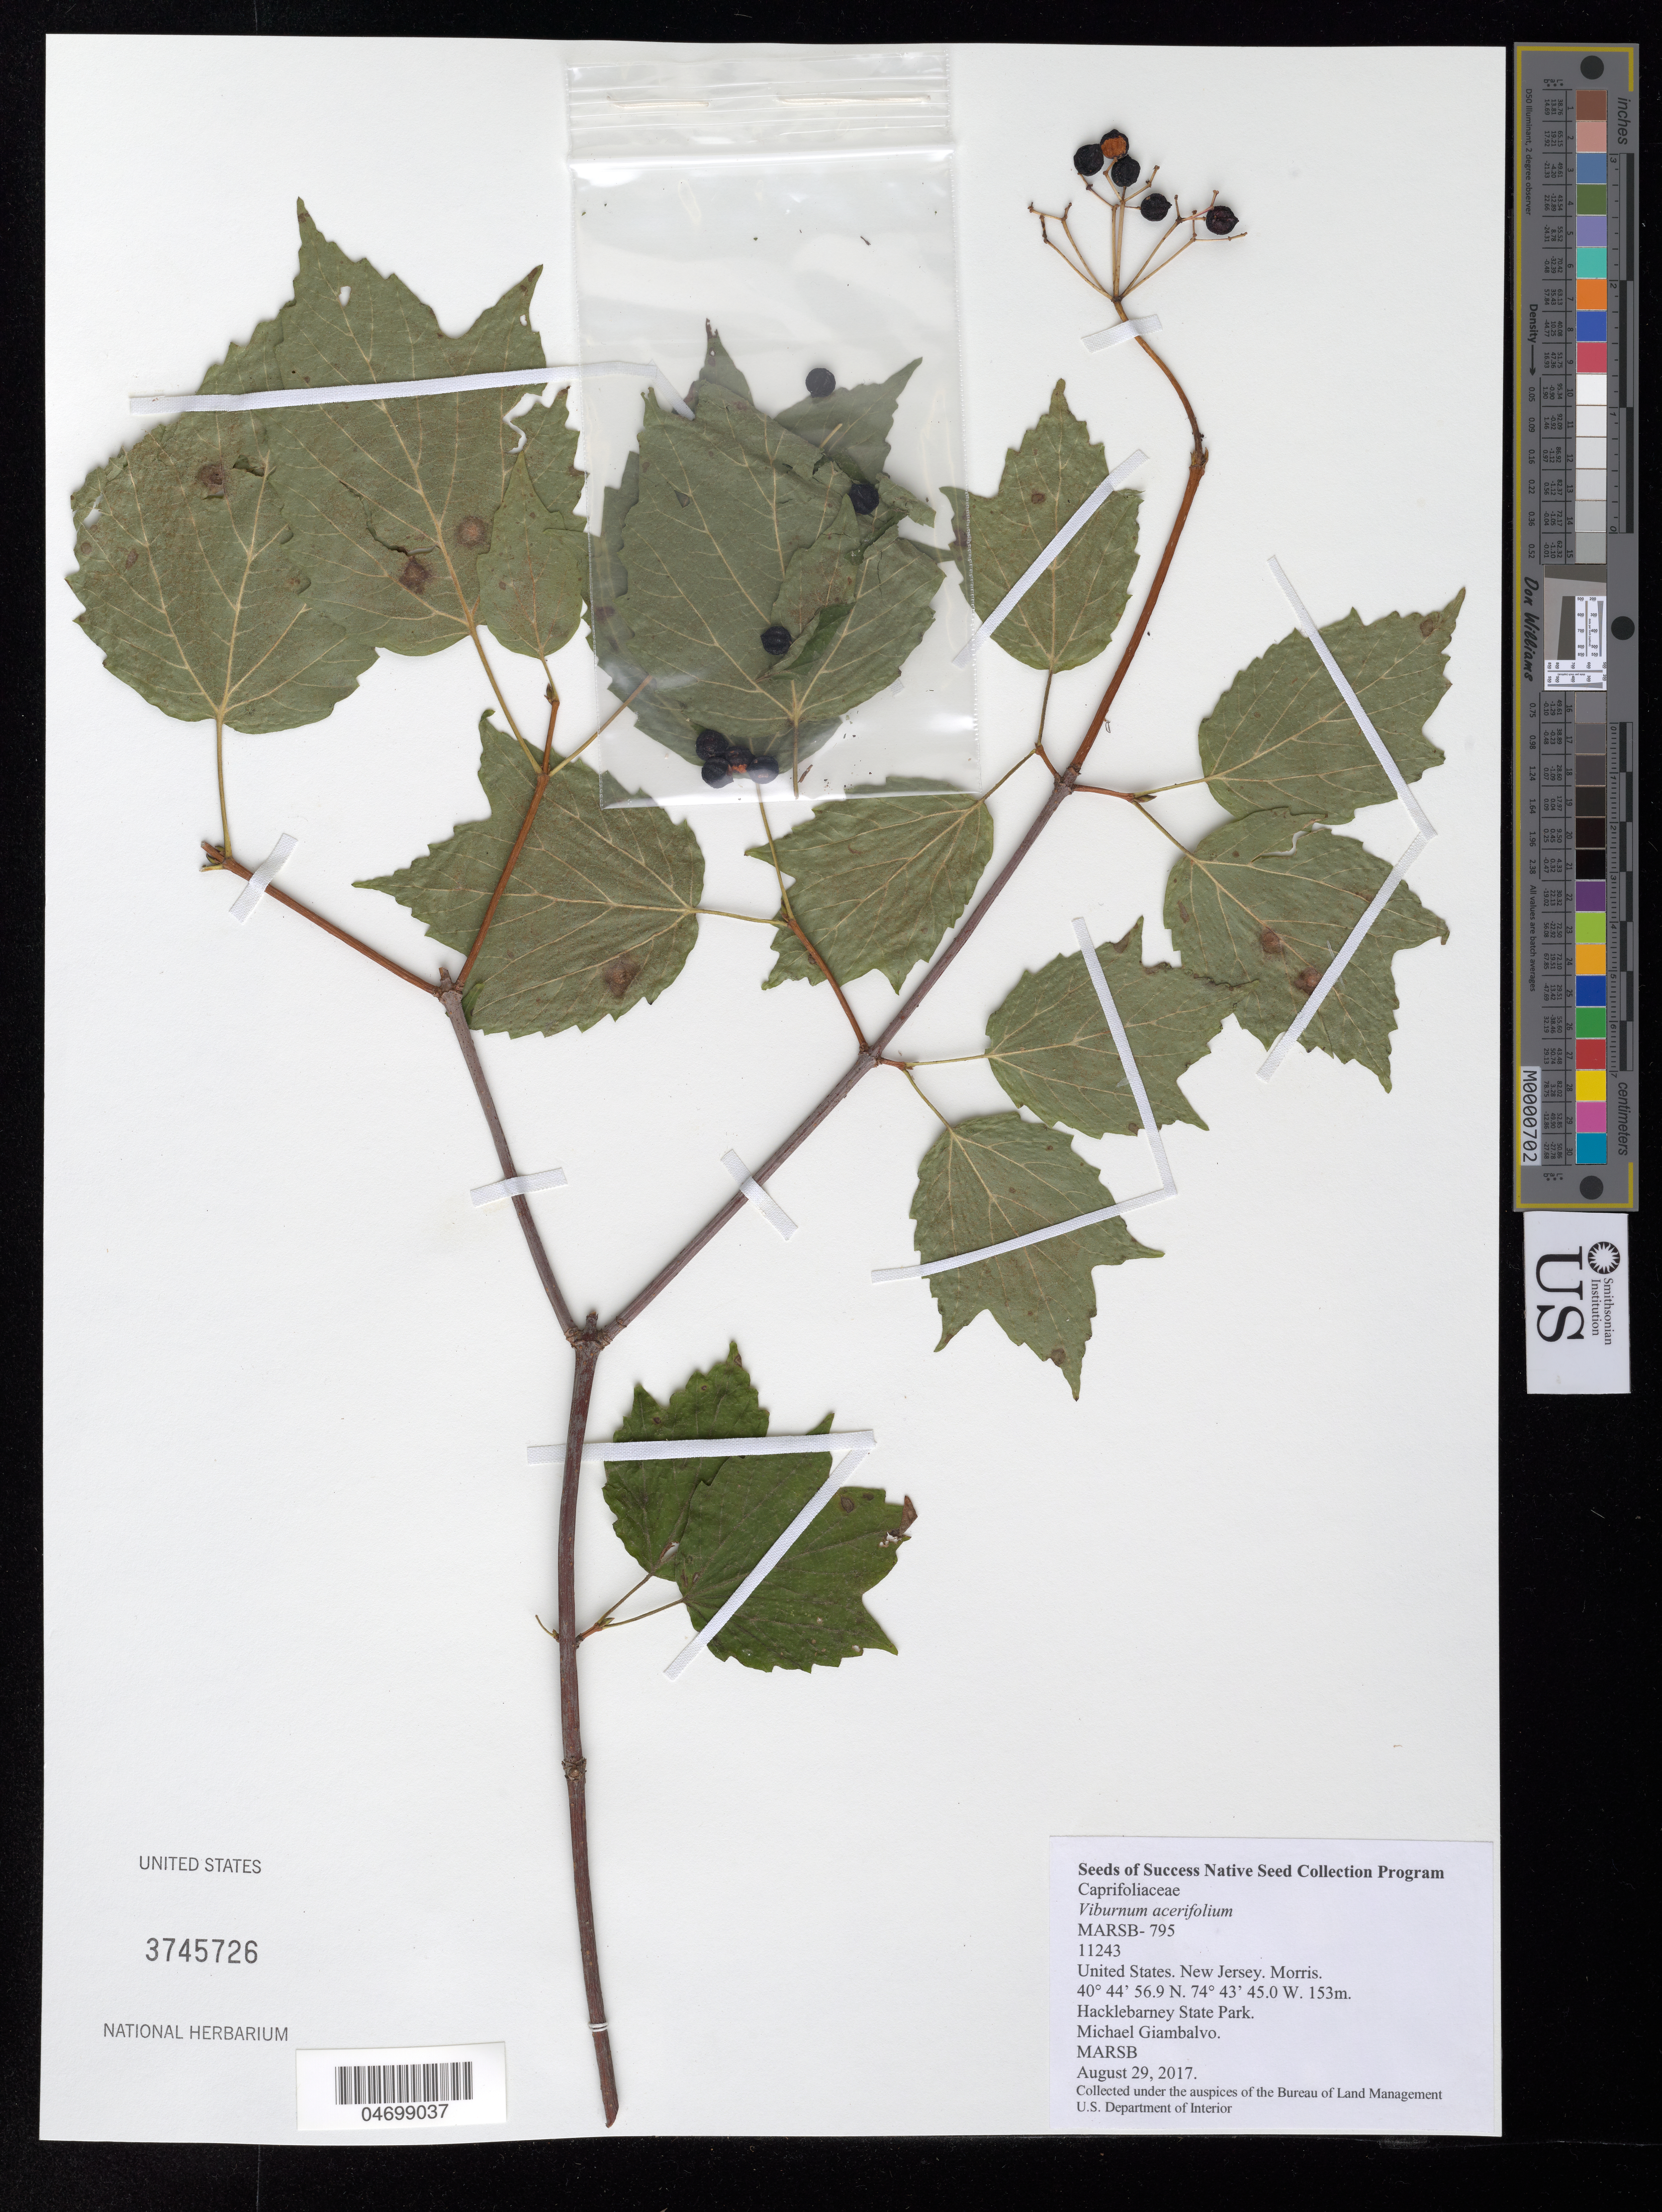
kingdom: Plantae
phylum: Tracheophyta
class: Magnoliopsida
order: Dipsacales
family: Viburnaceae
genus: Viburnum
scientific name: Viburnum acerifolium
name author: L.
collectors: M. Giambalvo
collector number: MARSB-795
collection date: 2017-08-29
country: United States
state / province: New Jersey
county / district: Morris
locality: Hacklebarney State Park, All Trails in Park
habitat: Hardwood Upland Forest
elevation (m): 153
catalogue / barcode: US 3745726